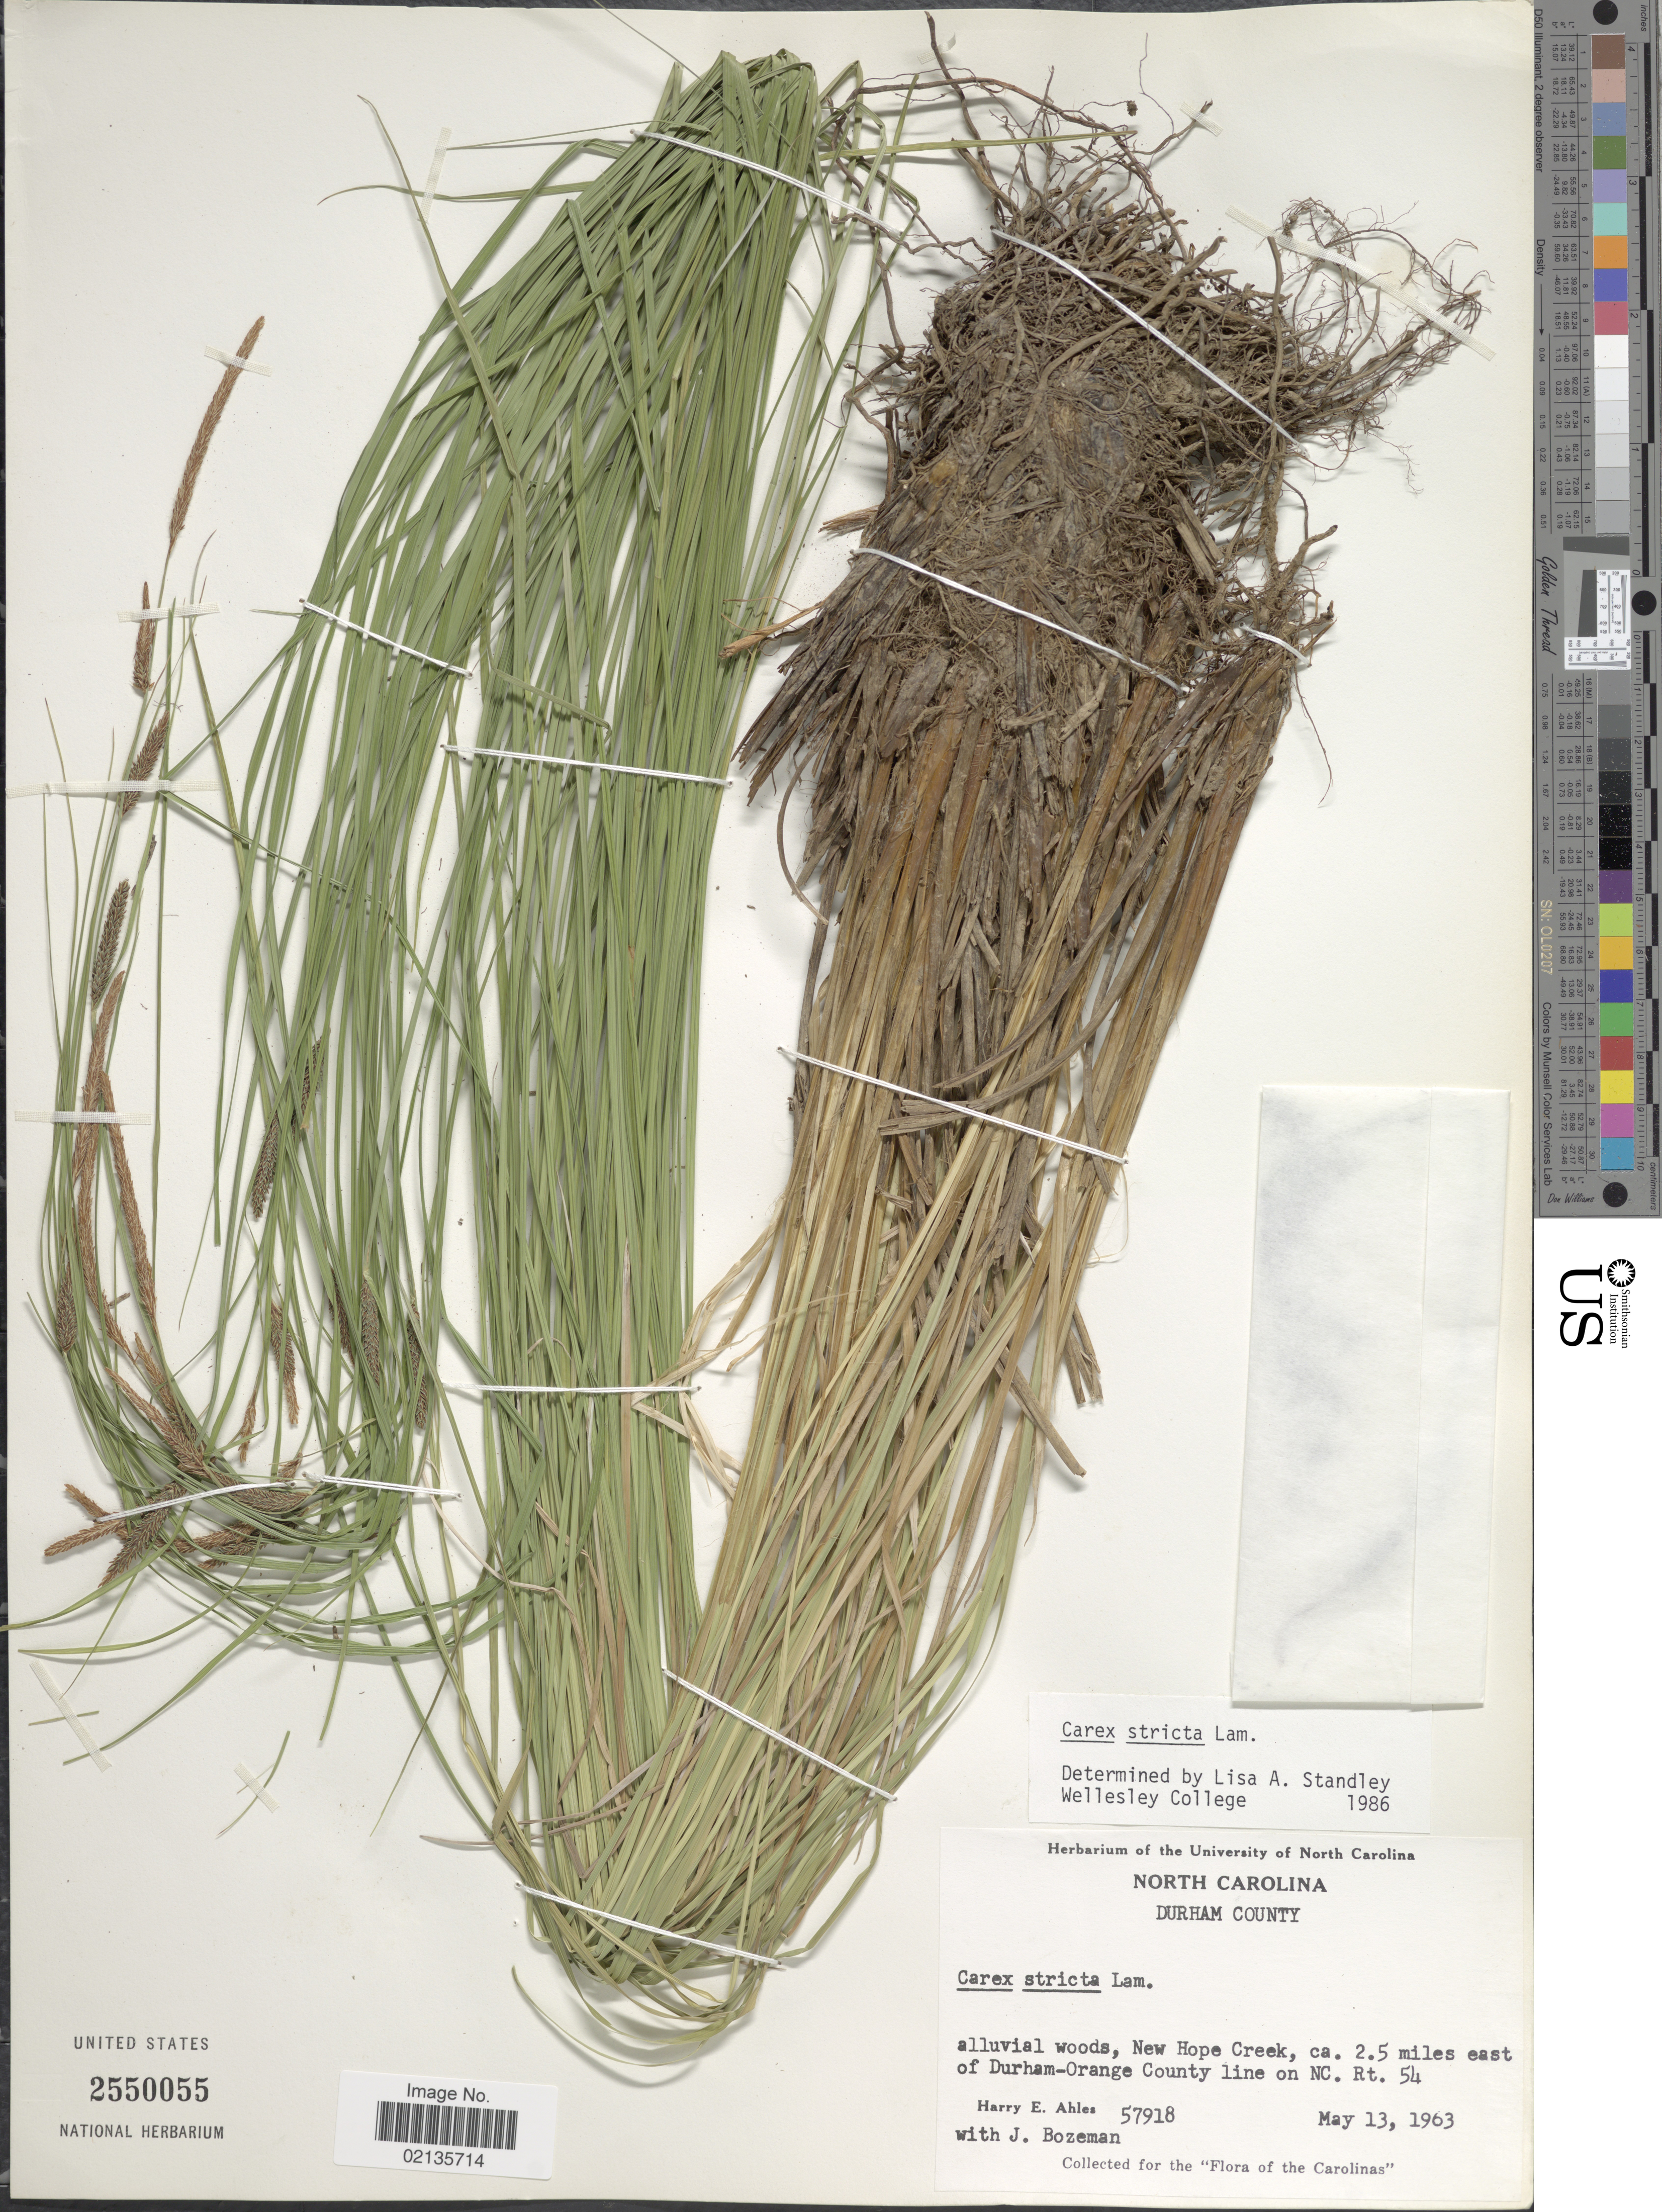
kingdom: Plantae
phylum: Tracheophyta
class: Liliopsida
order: Poales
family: Cyperaceae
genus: Carex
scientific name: Carex stricta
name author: Lam.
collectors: H. E. Ahles & J. R. Bozeman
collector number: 57918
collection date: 1963-05-13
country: United States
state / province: North Carolina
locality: Durham County, alluvial woods, New Hope Creek, ca. 2.5 miles east of Durham-Orange County line on NC. Rt. 54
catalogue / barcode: US 2550055